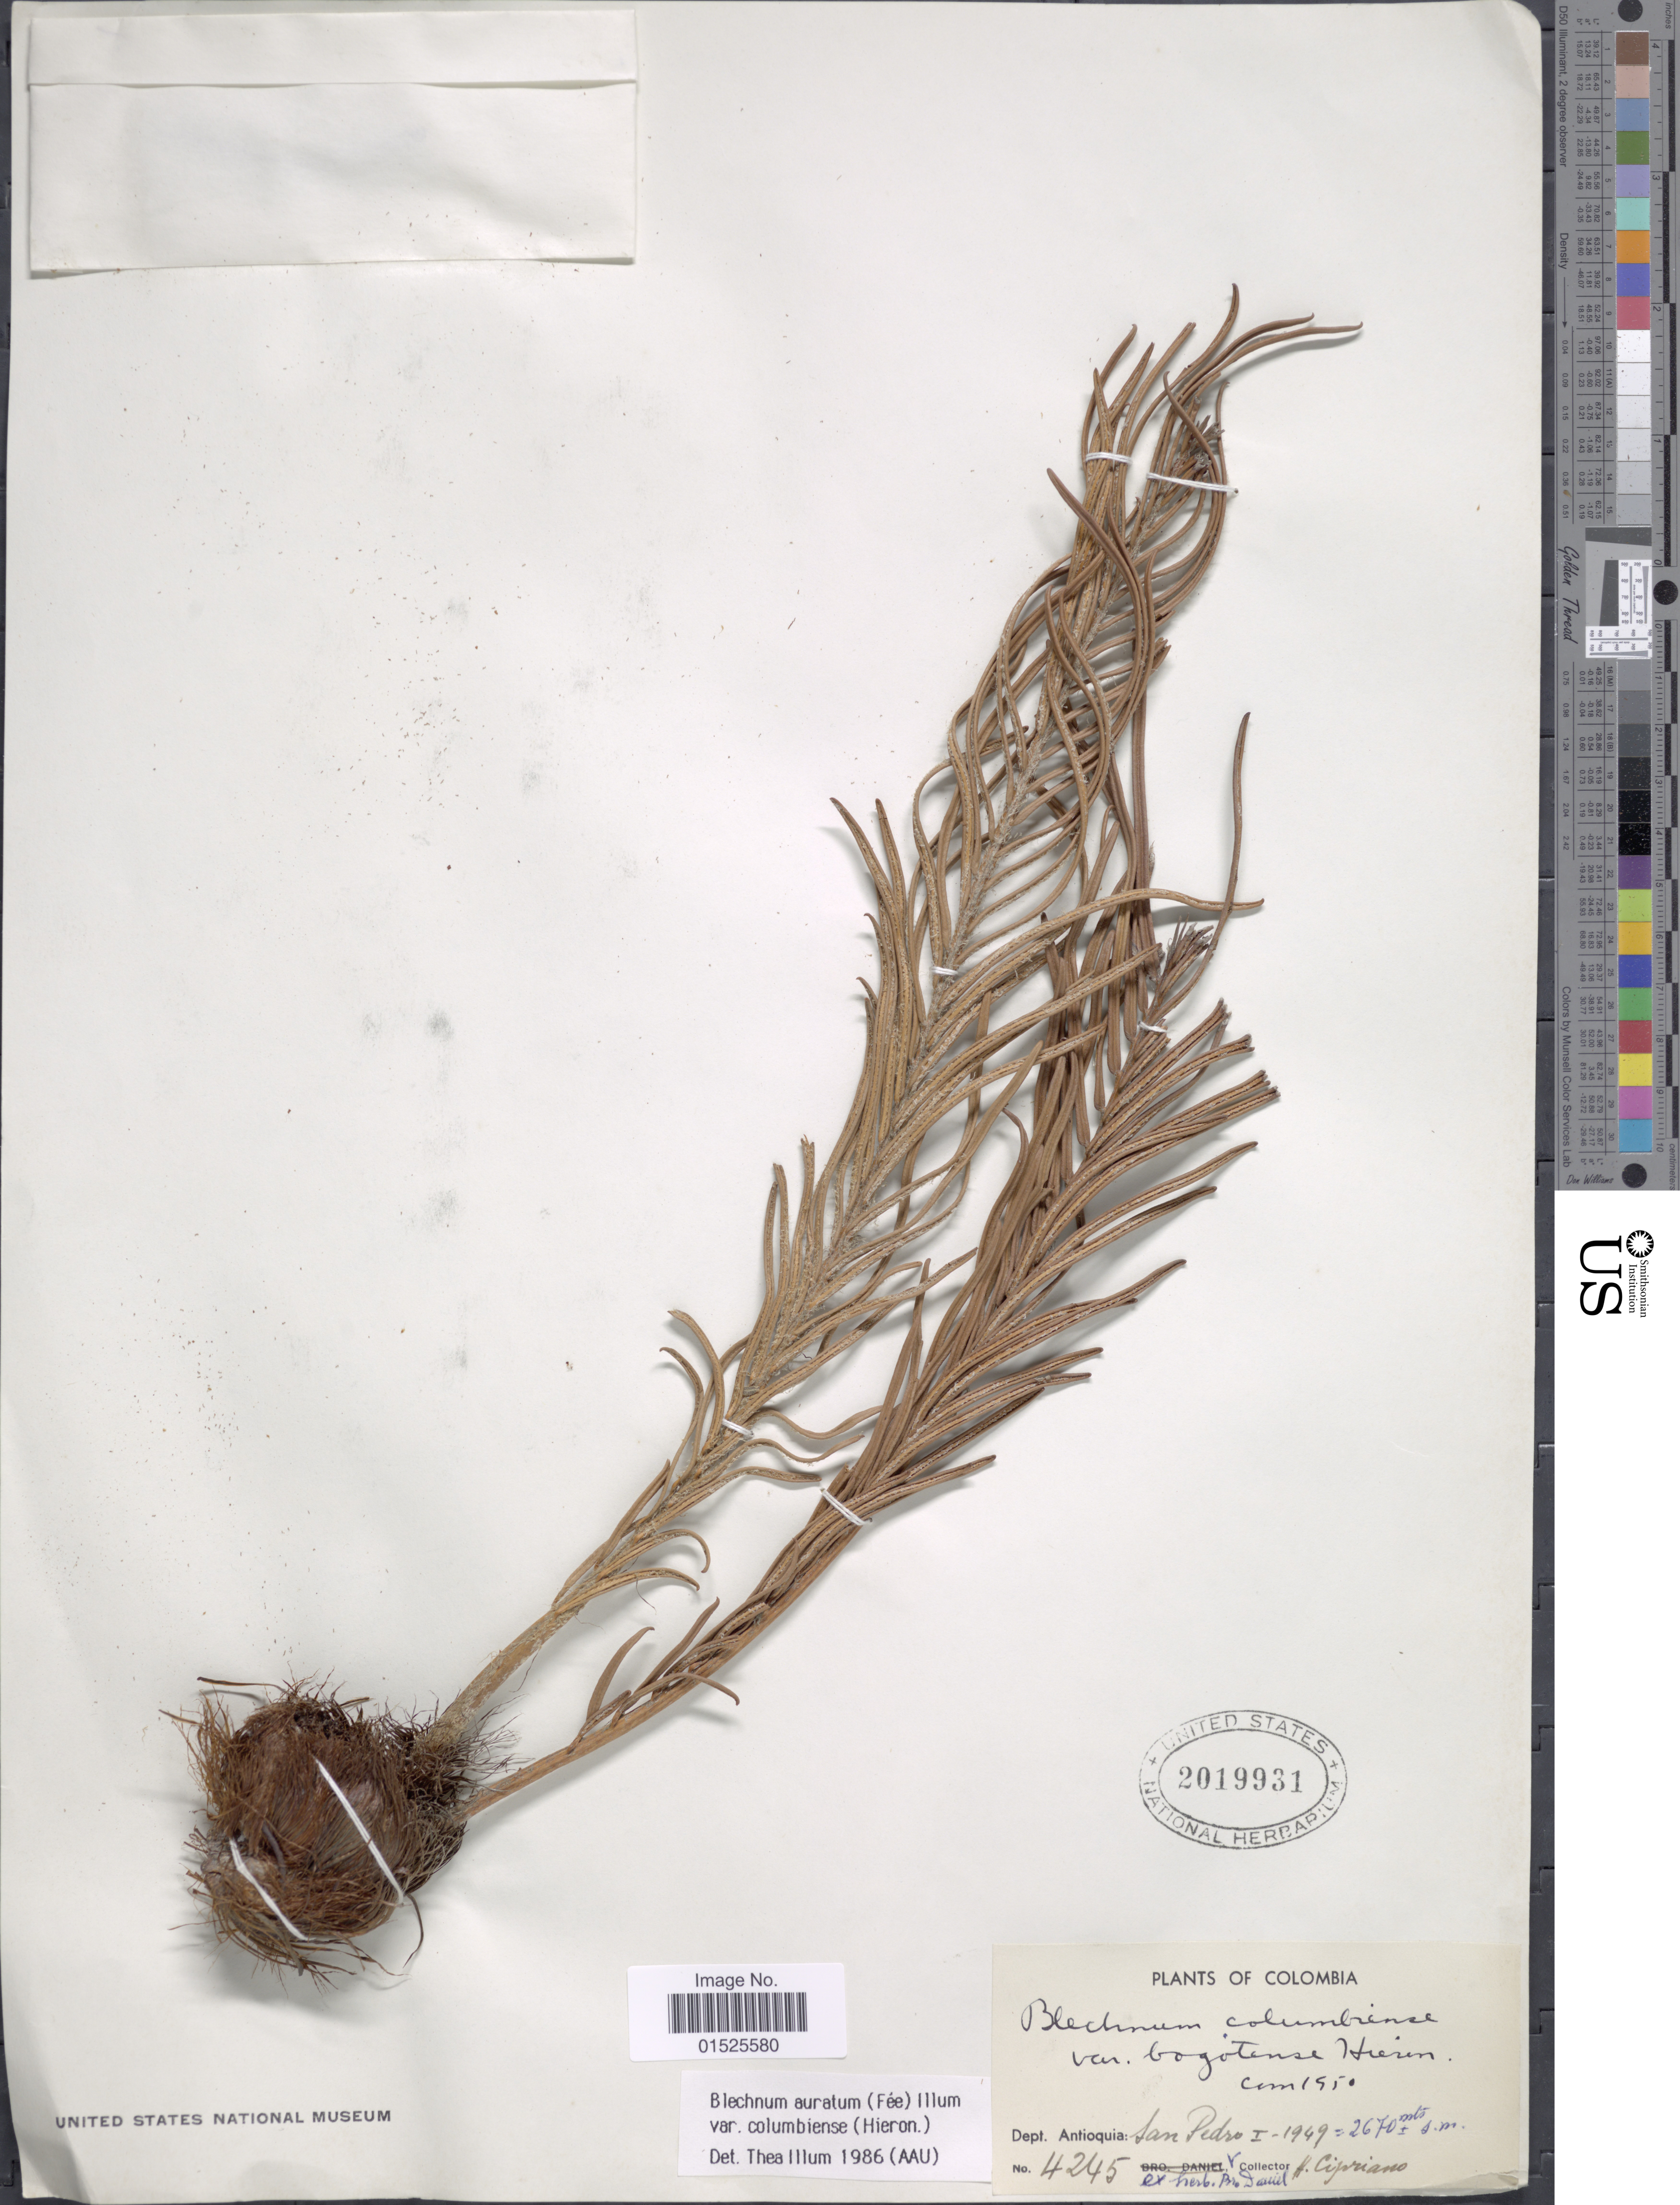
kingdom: Plantae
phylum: Tracheophyta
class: Polypodiopsida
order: Polypodiales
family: Blechnaceae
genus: Blechnum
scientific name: Blechnum columbiense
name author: Hieron.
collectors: H. Cipriano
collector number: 4245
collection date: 1949-01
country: Colombia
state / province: Antioquia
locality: San Pedro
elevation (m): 2670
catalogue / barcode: US 2019931